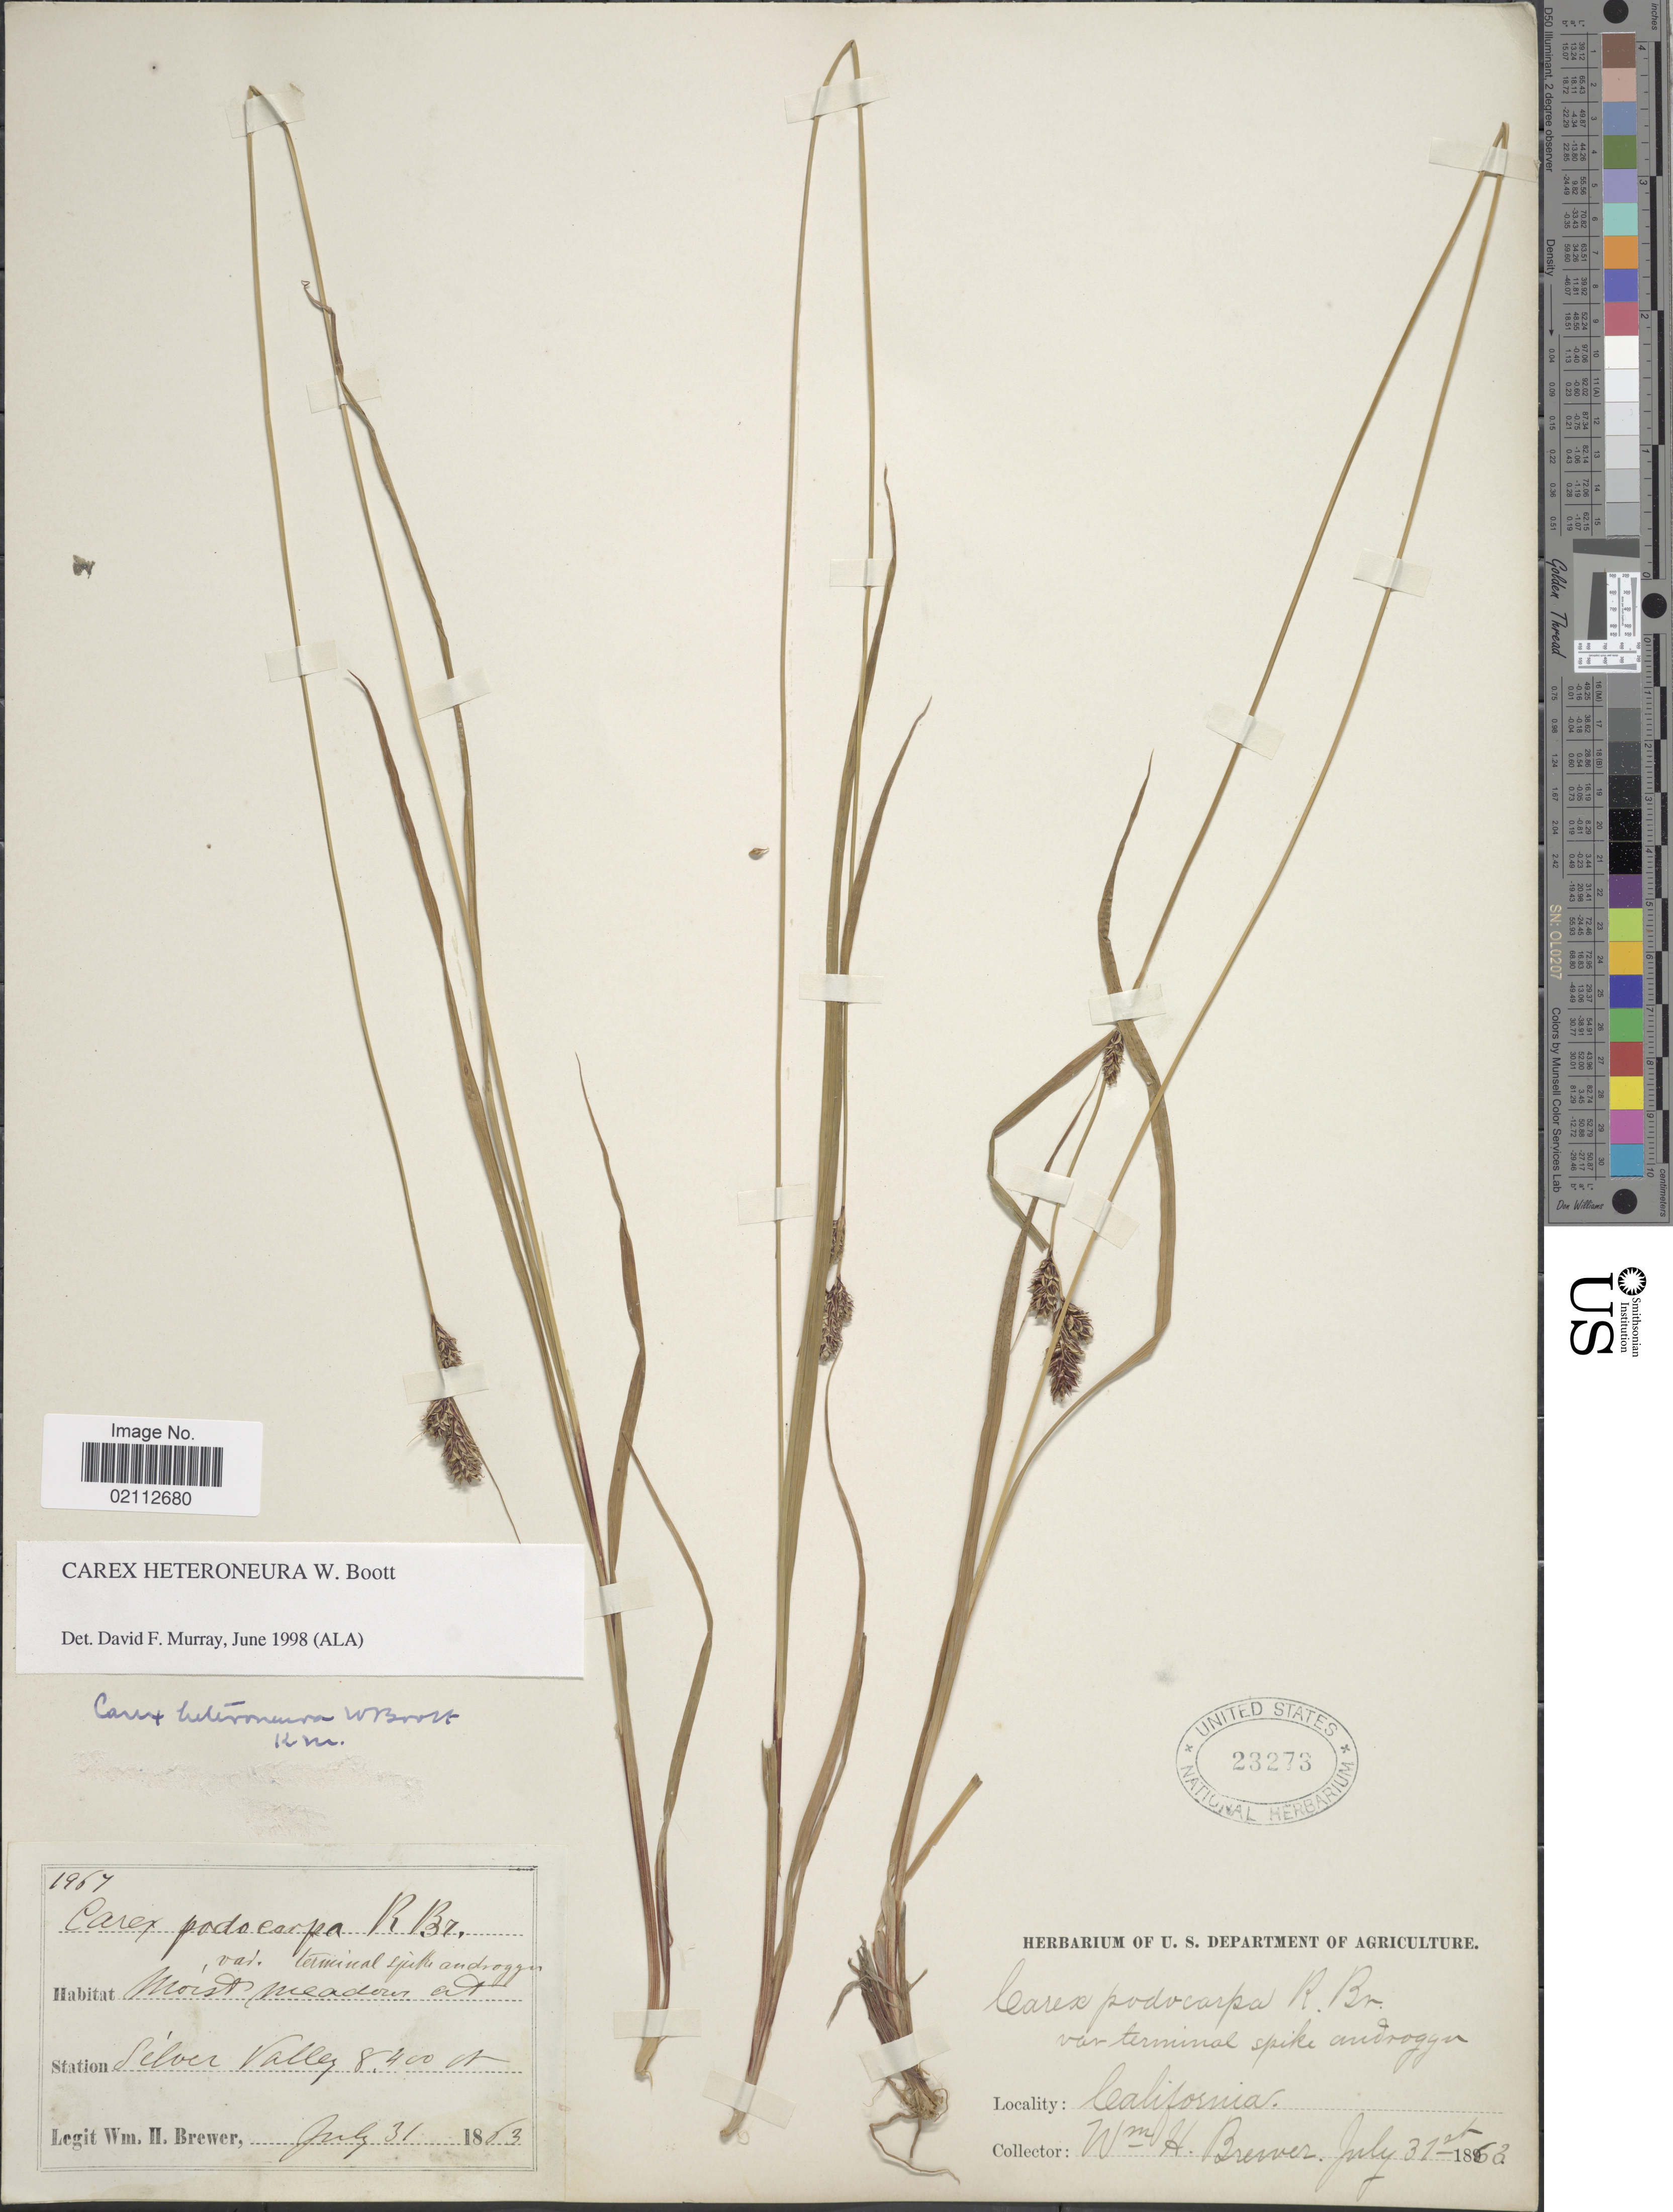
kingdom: Plantae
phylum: Tracheophyta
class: Liliopsida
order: Poales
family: Cyperaceae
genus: Carex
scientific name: Carex heteroneura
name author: S. Watson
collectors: W. H. Brewer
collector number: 1967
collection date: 1863-07-31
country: United States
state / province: California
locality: Silver Valley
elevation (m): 2560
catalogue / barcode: US 23273